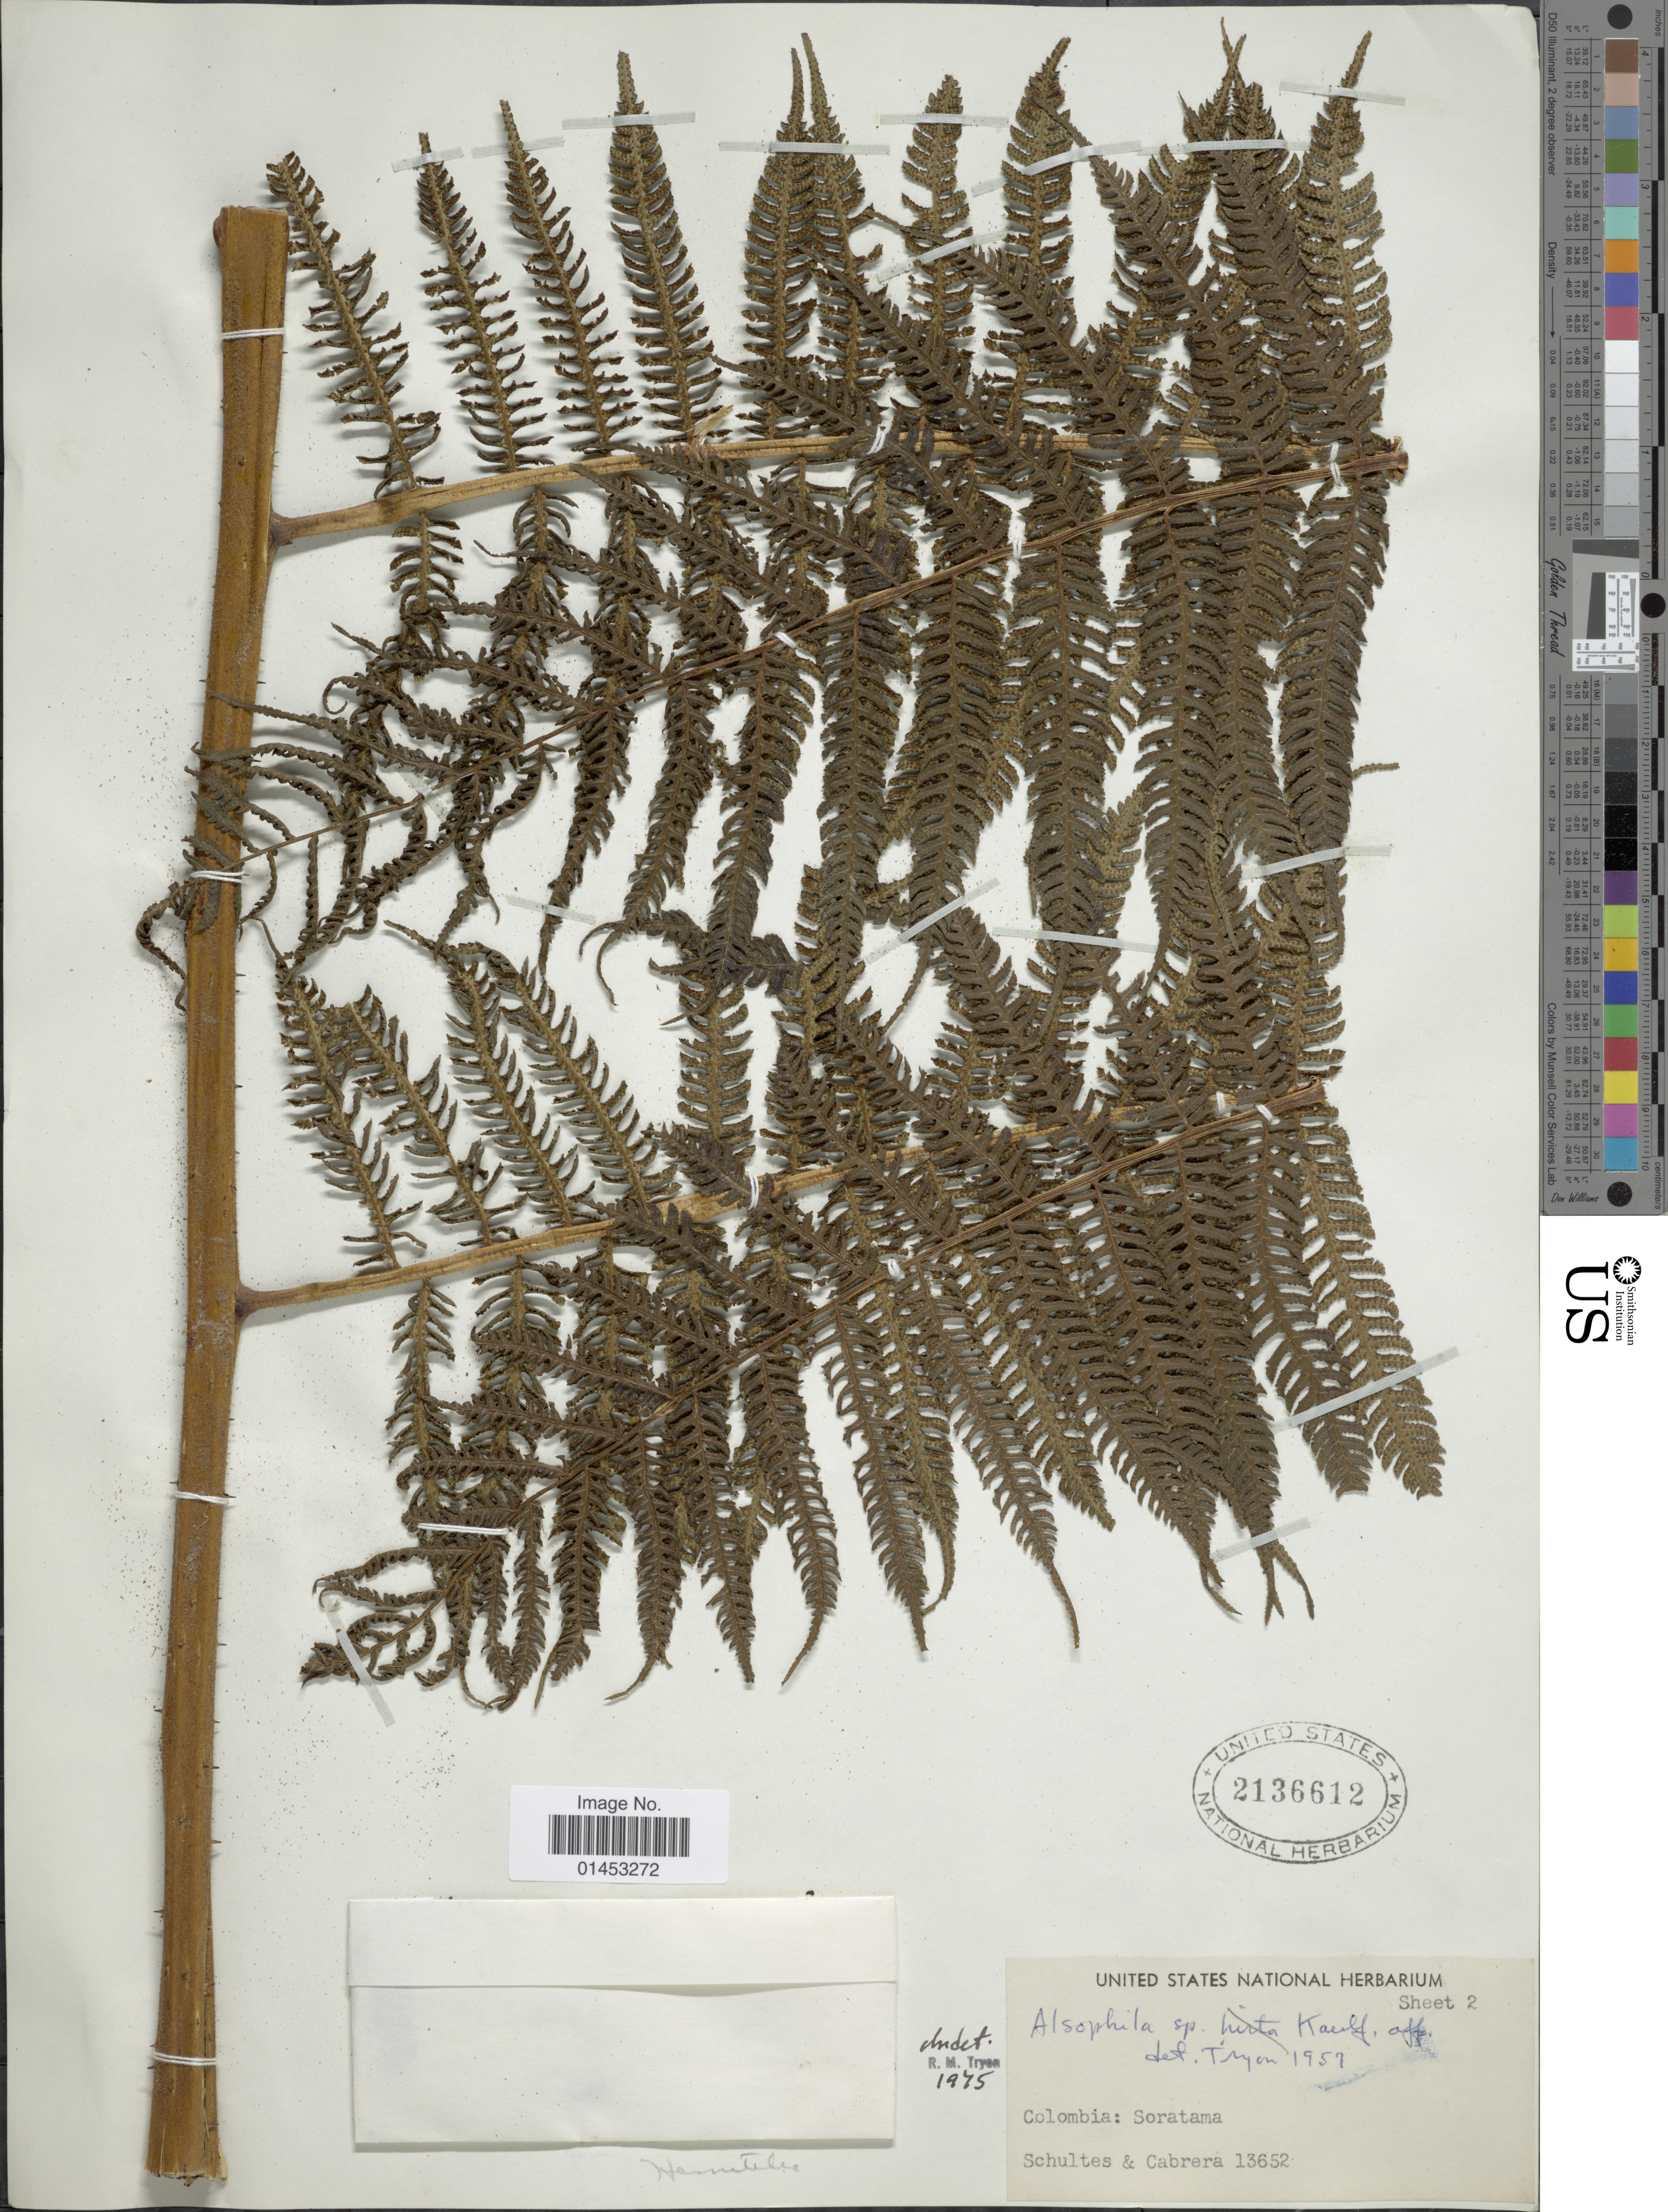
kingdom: Plantae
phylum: Tracheophyta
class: Polypodiopsida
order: Cyatheales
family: Cyatheaceae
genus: Cyathea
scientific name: Cyathea sp.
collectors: -- Schultes & Cabrera, --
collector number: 13652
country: Colombia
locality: Colombia: Soratama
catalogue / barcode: US 2136612